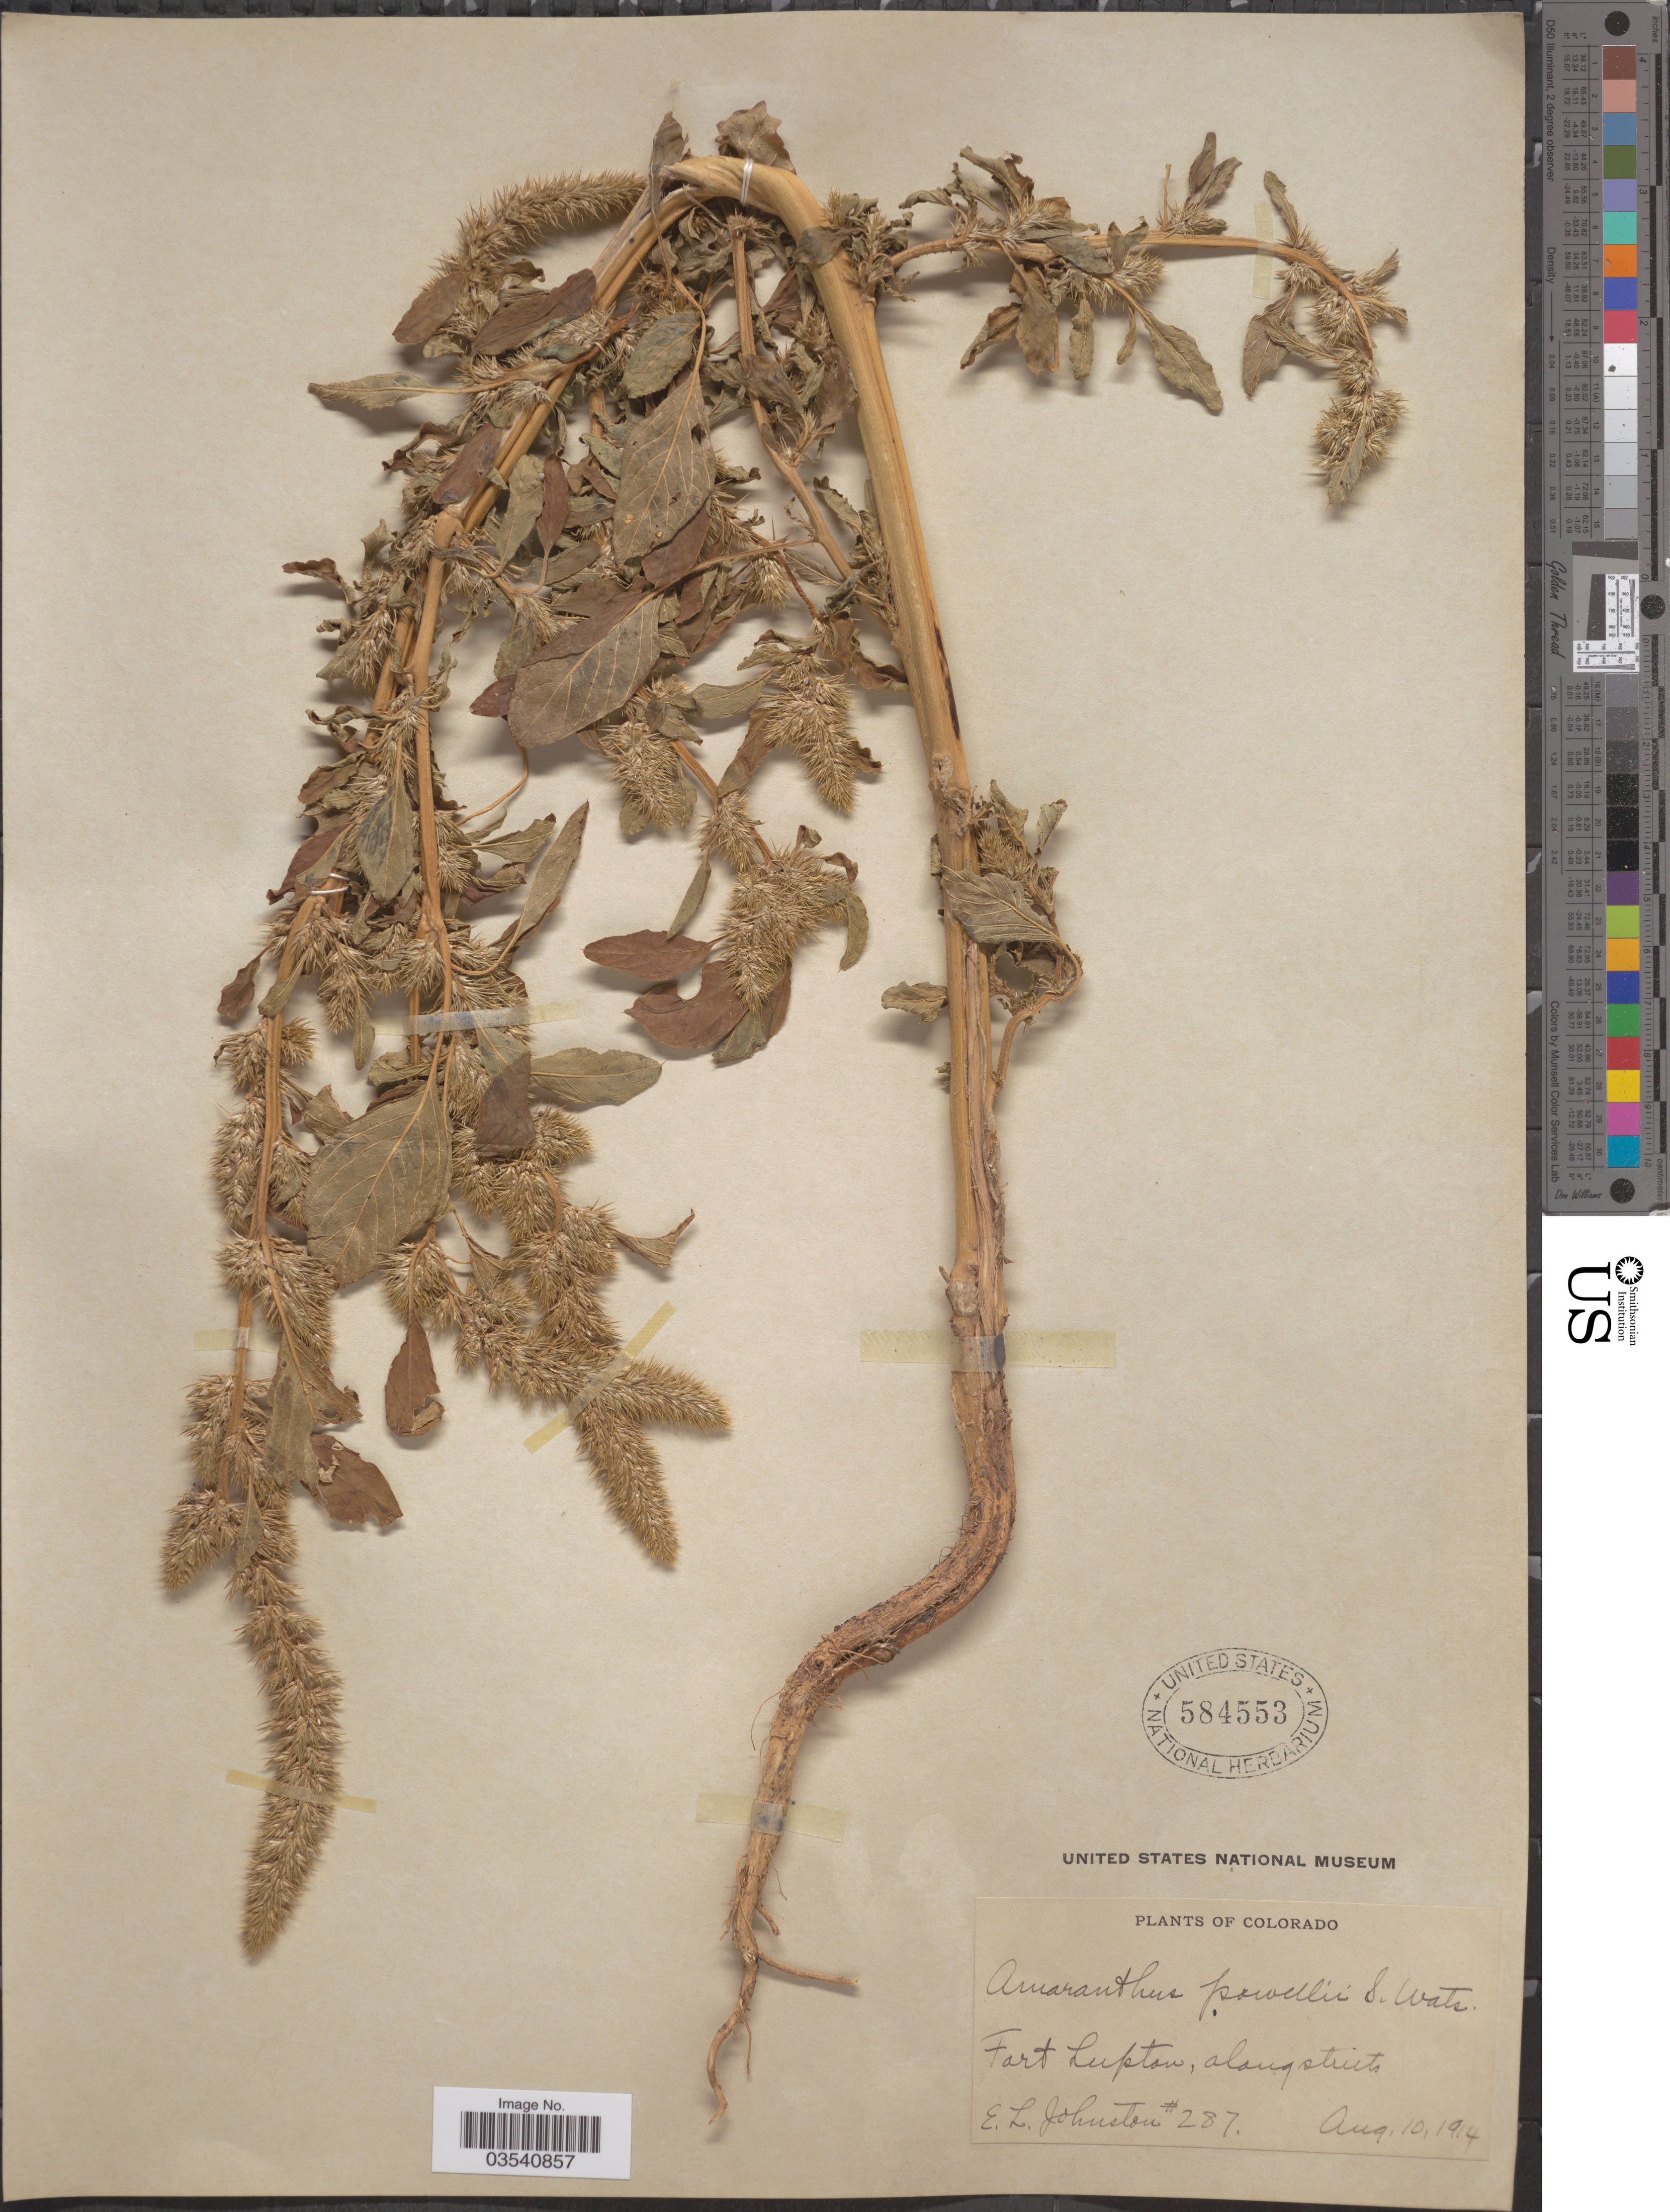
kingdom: Plantae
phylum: Tracheophyta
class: Magnoliopsida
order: Caryophyllales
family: Amaranthaceae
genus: Amaranthus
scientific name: Amaranthus powellii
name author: S. Watson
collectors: E. L. Johnston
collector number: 287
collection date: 1914-08-10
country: United States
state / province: Colorado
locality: Fort Lupton, along streets.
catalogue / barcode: US 584553